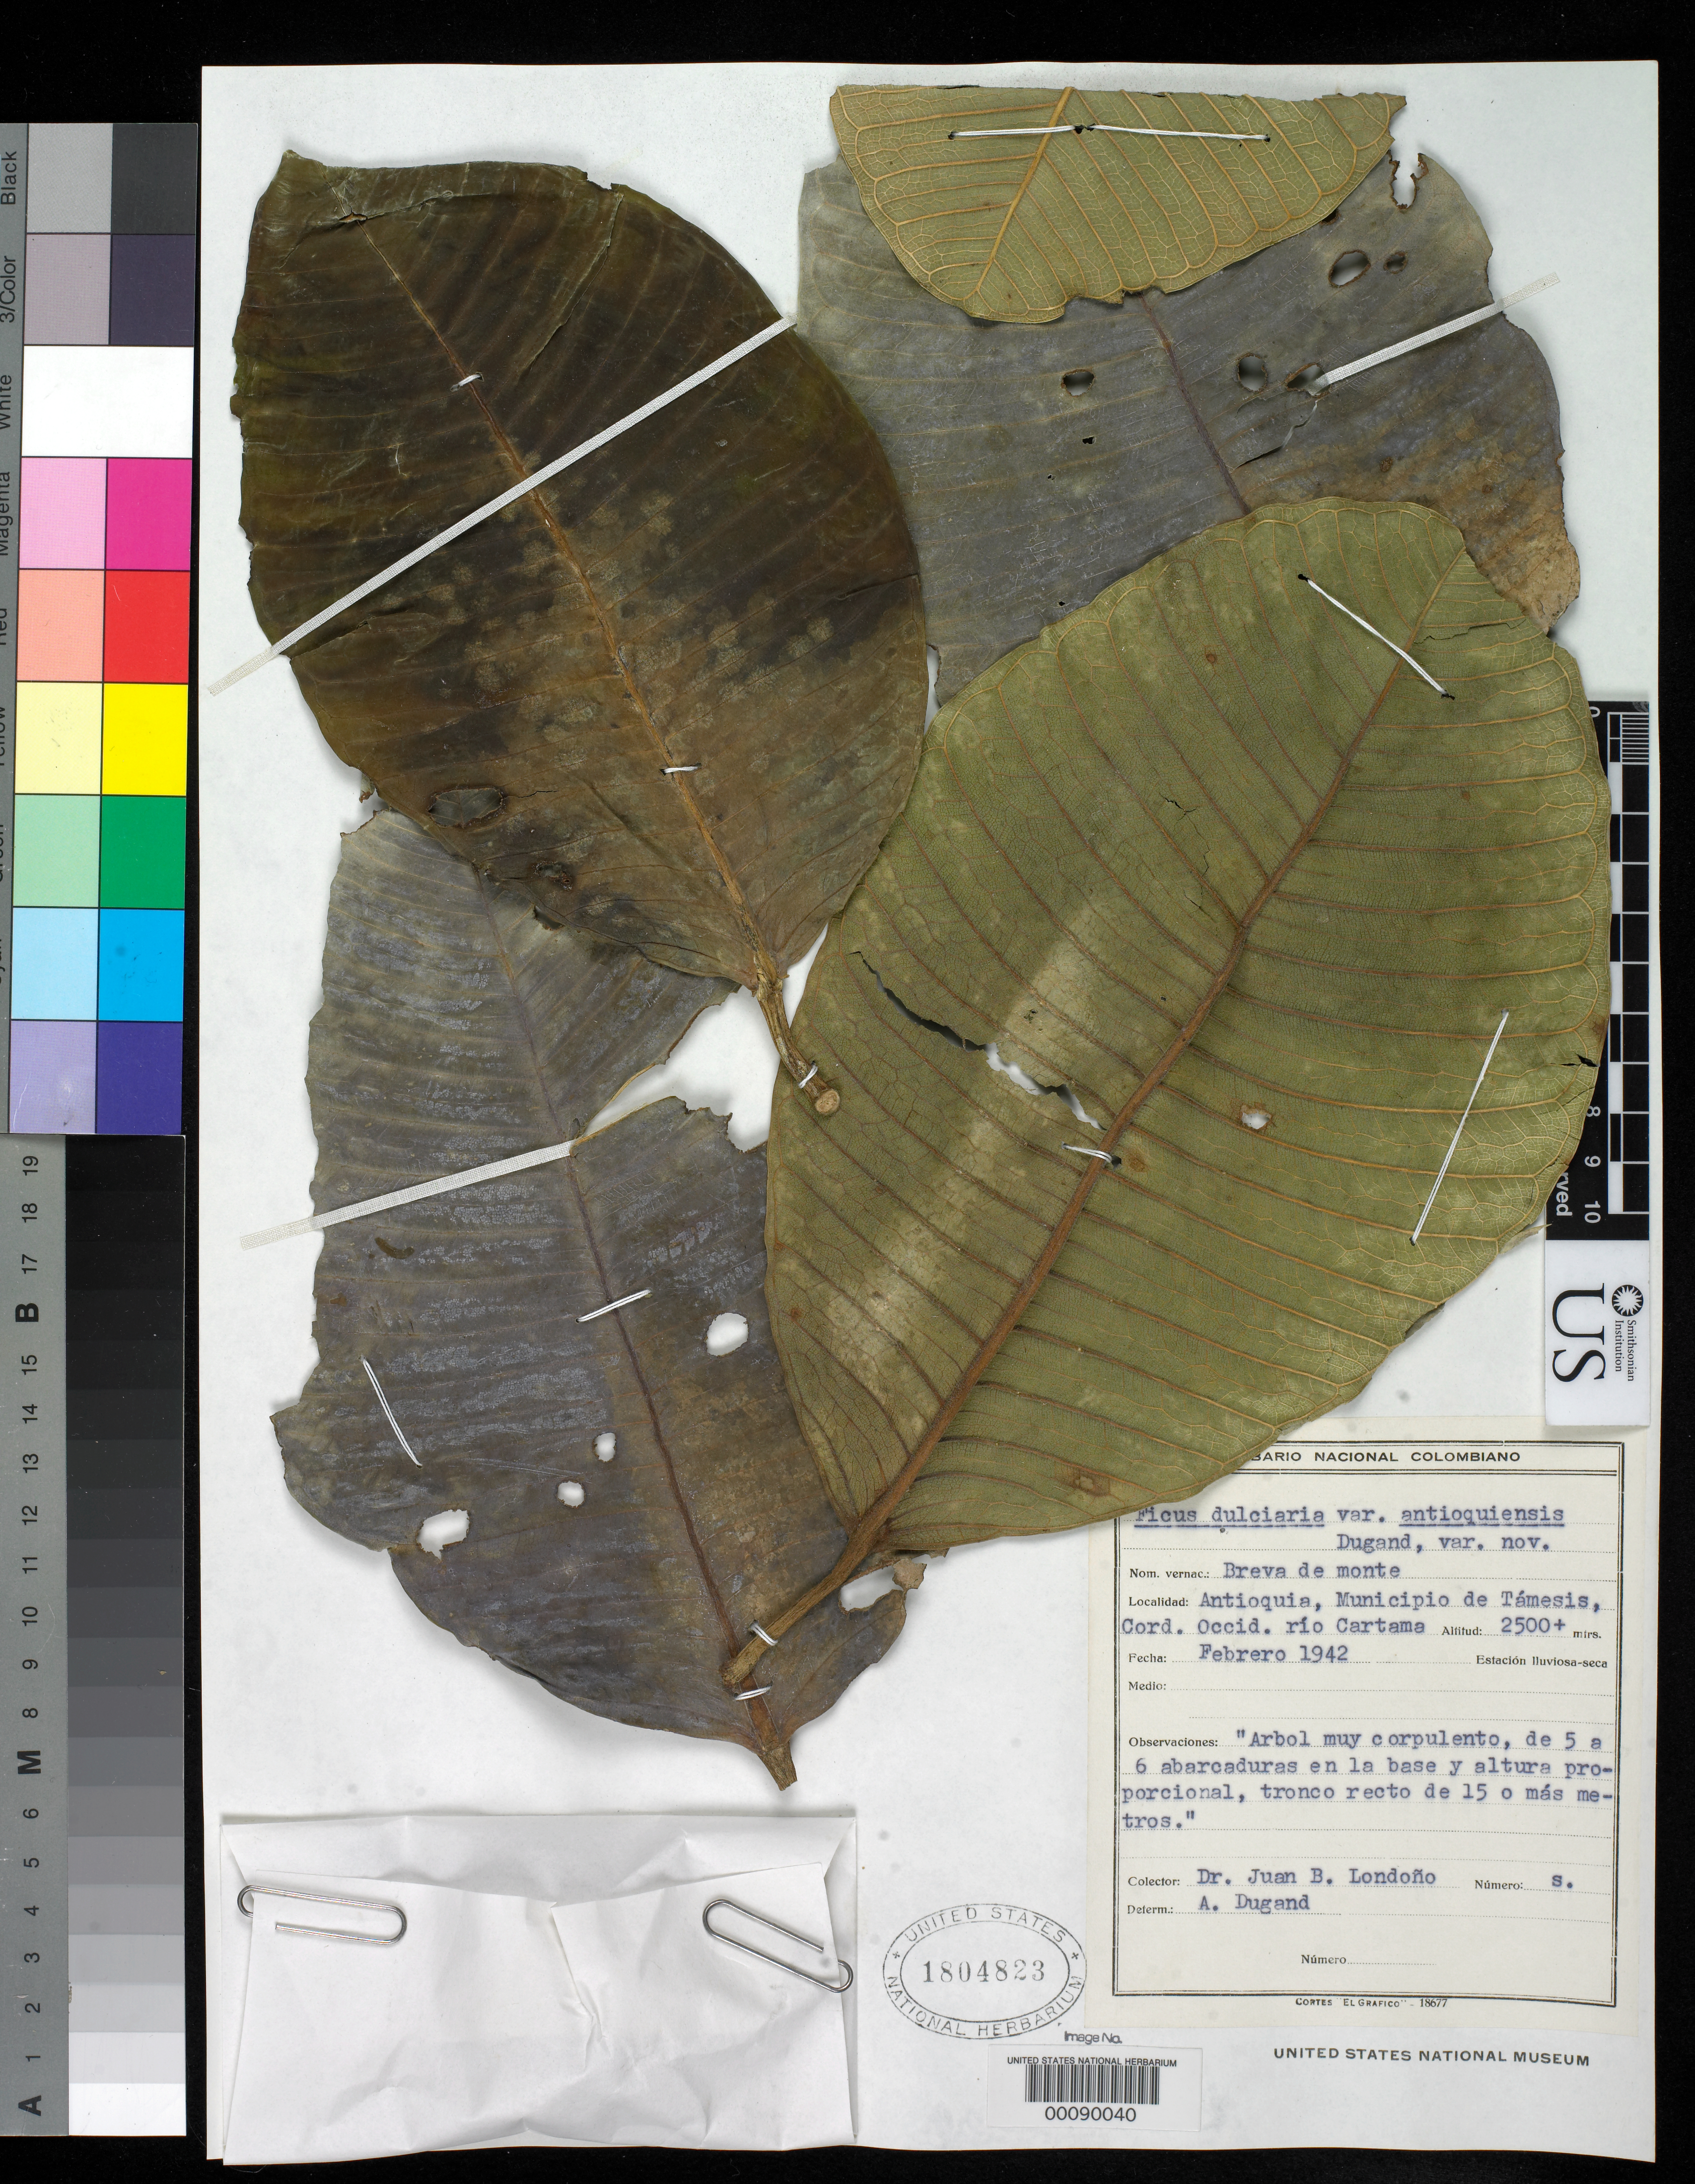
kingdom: Plantae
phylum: Tracheophyta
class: Magnoliopsida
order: Rosales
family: Moraceae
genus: Ficus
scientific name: Ficus dulciaria var. antioquiensis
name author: Dugand G.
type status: Isotype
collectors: J. B. Londono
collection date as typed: Feb 1942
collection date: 1942-02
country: Colombia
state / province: Antioquia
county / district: Támesis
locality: Cordillera Occidental, Rio Cartama.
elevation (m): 2500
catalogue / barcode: US 1804823